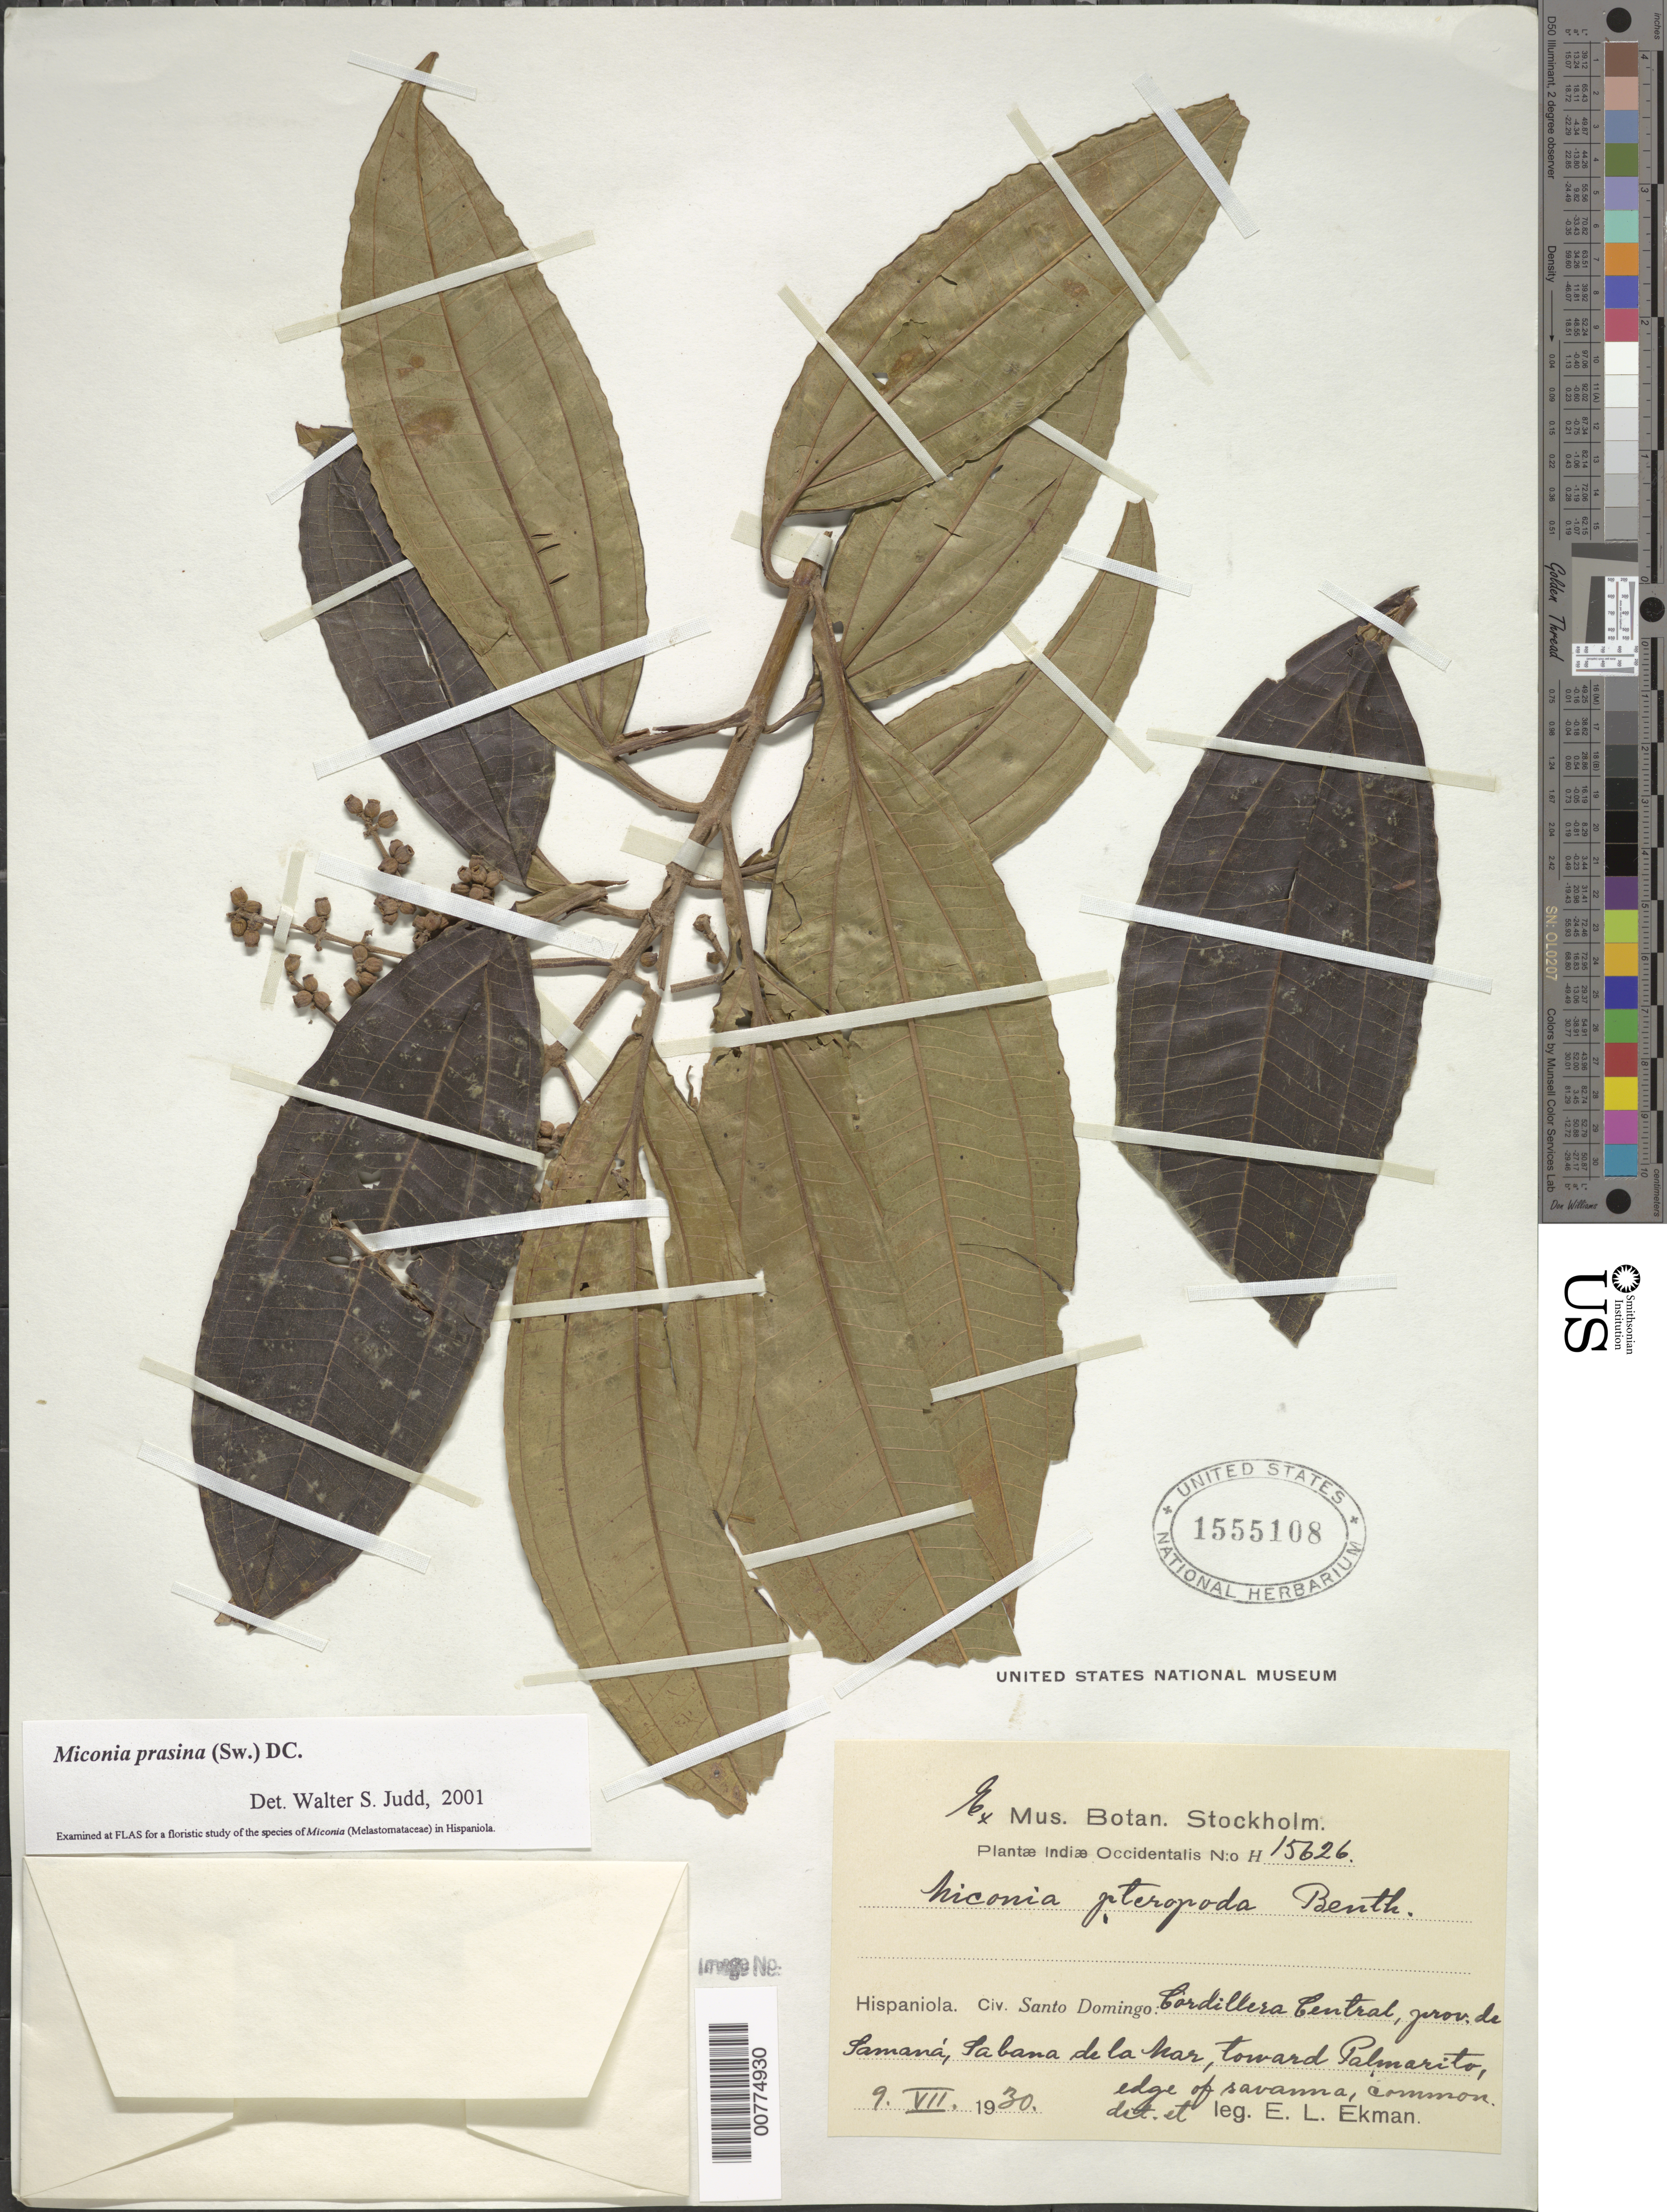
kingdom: Plantae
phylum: Tracheophyta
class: Magnoliopsida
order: Myrtales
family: Melastomataceae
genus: Miconia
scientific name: Miconia prasina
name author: (Sw.) DC.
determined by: Judd, Walter S.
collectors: E. L. Ekman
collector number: H 15626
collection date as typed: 09 Jul 1930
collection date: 1930-07-09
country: Dominican Republic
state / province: Samana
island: Hispaniola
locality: Cordillera Central, Sabana de la Mar, toward Palmerito.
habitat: Edge of savanna.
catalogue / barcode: US 1555108